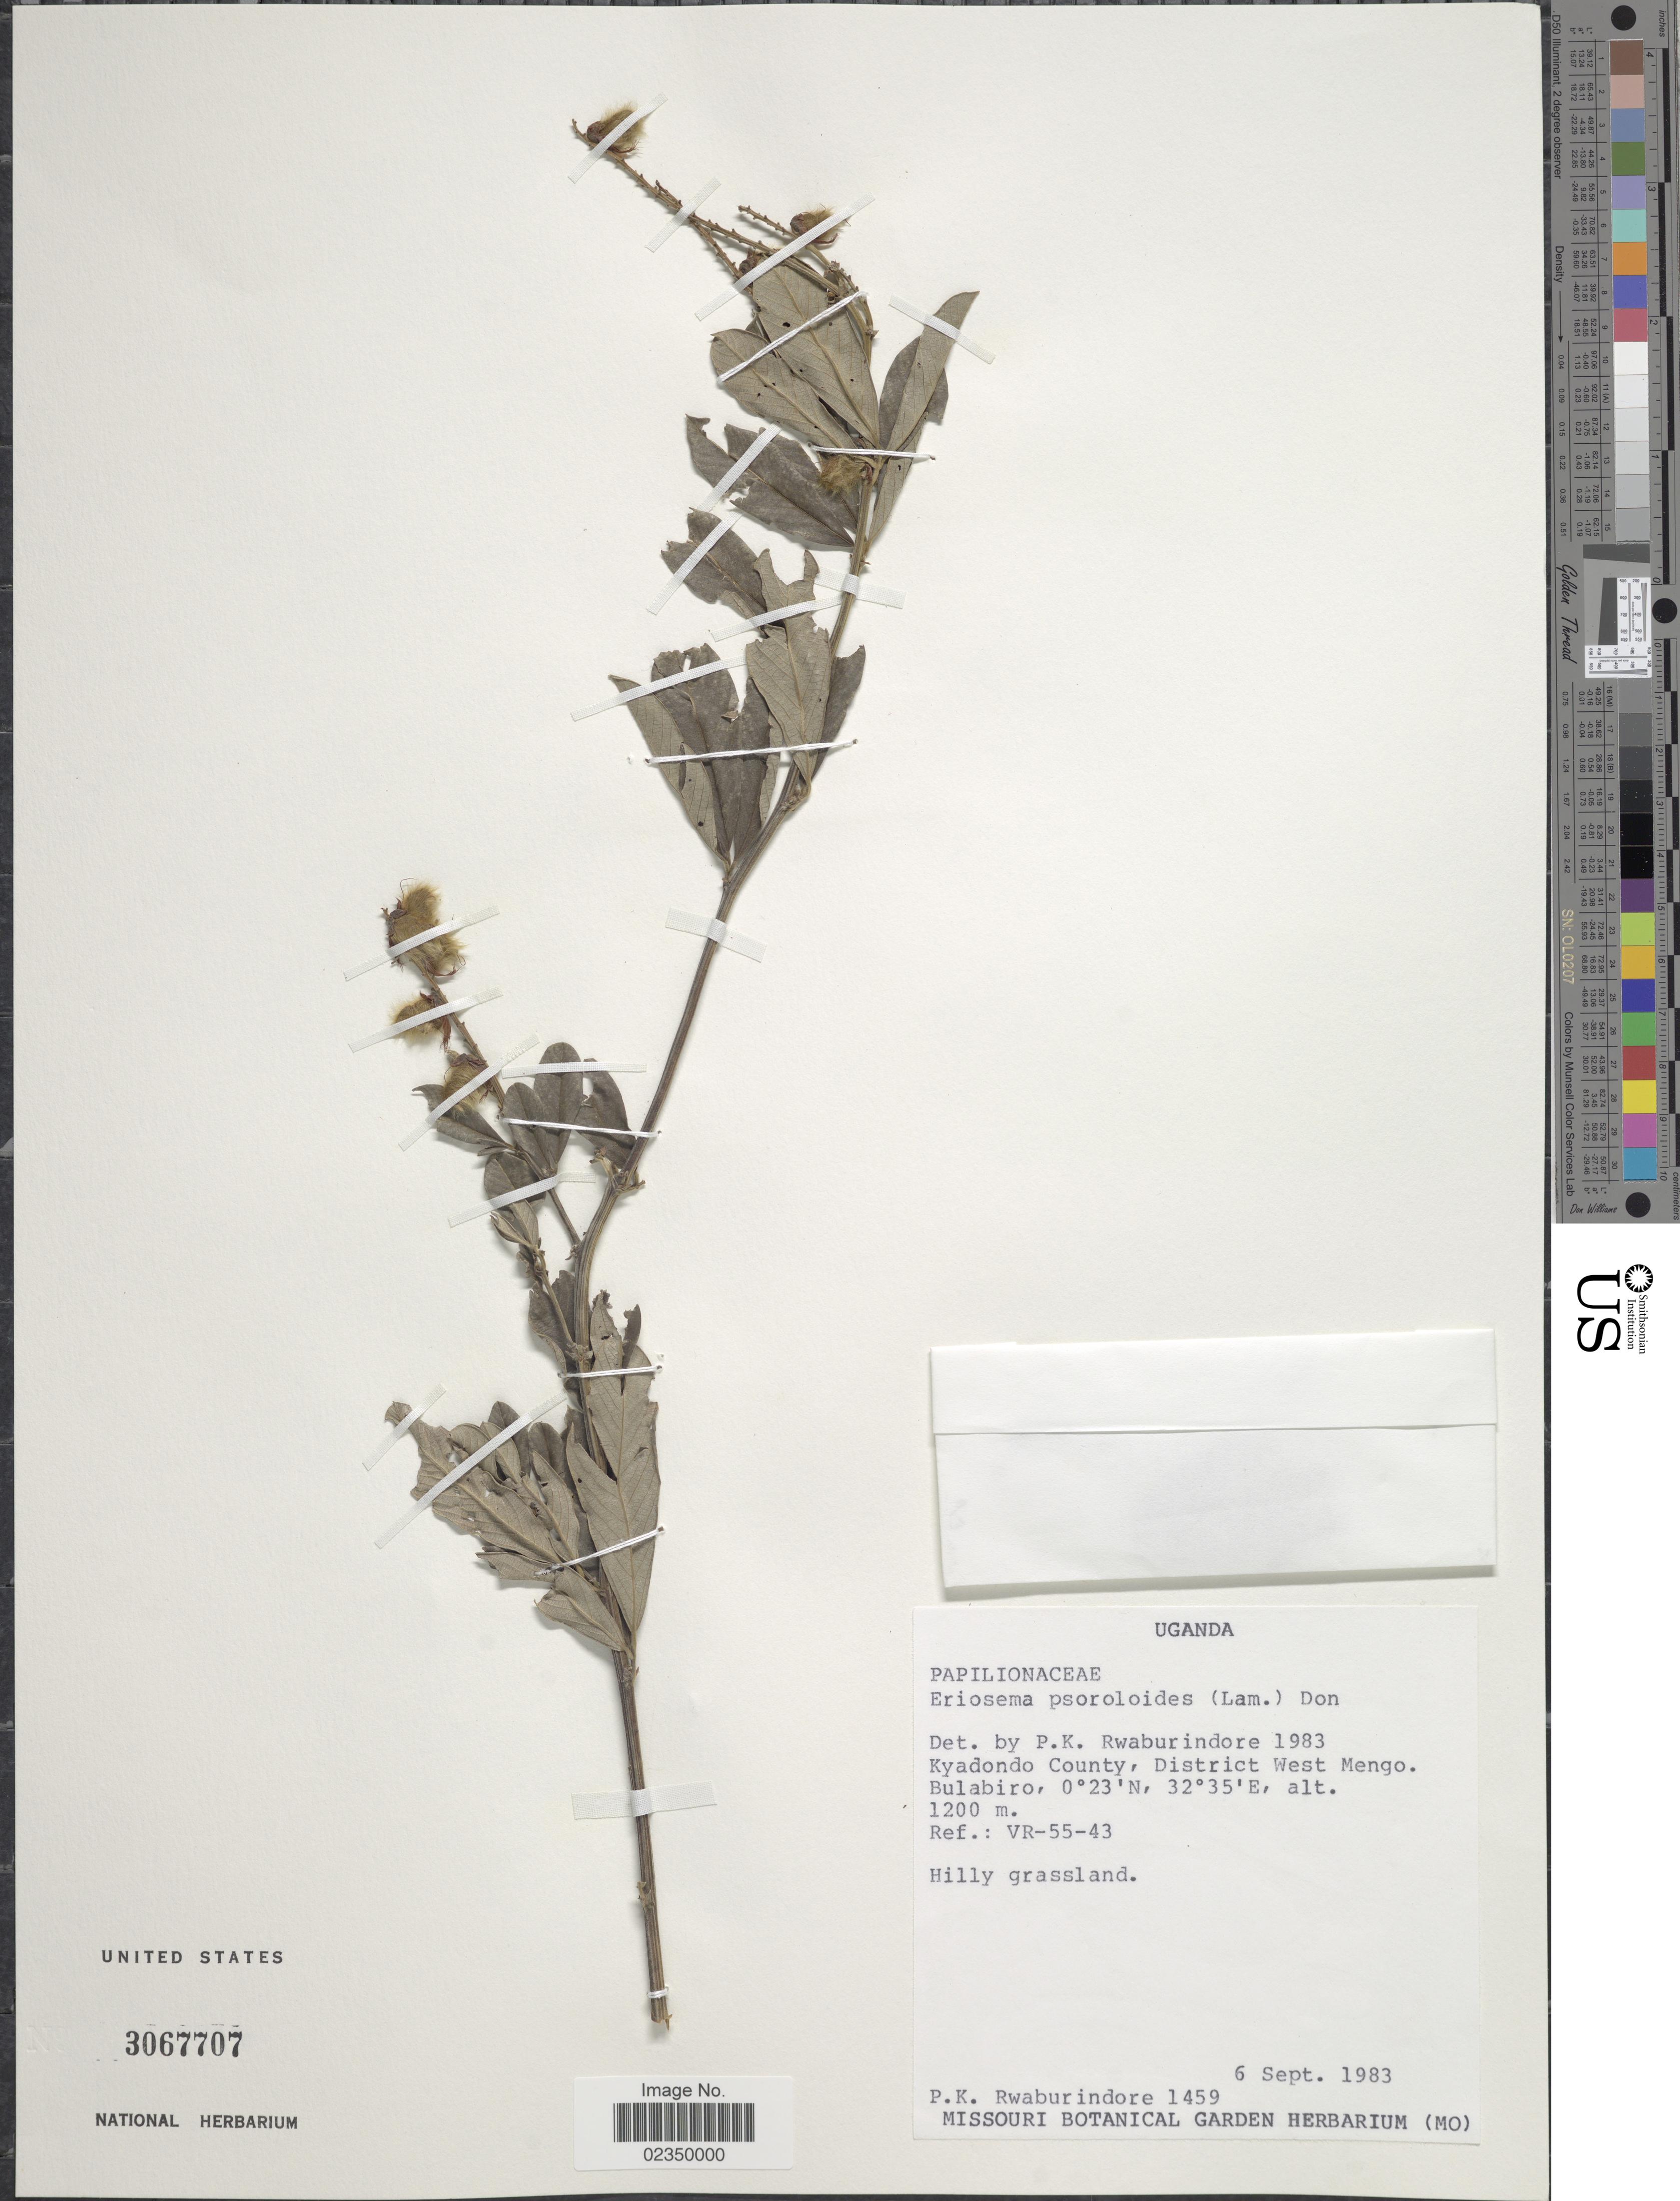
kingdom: Plantae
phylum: Tracheophyta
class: Magnoliopsida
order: Fabales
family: Fabaceae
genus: Eriosema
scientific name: Eriosema psoraloides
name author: (Lam.) G. Don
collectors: P. Rwaburindore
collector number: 1459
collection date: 1983-09-06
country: Uganda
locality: Uganda, Kyadondo County, District West Mengo, Bulabiro.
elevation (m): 1200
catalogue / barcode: US 3067707